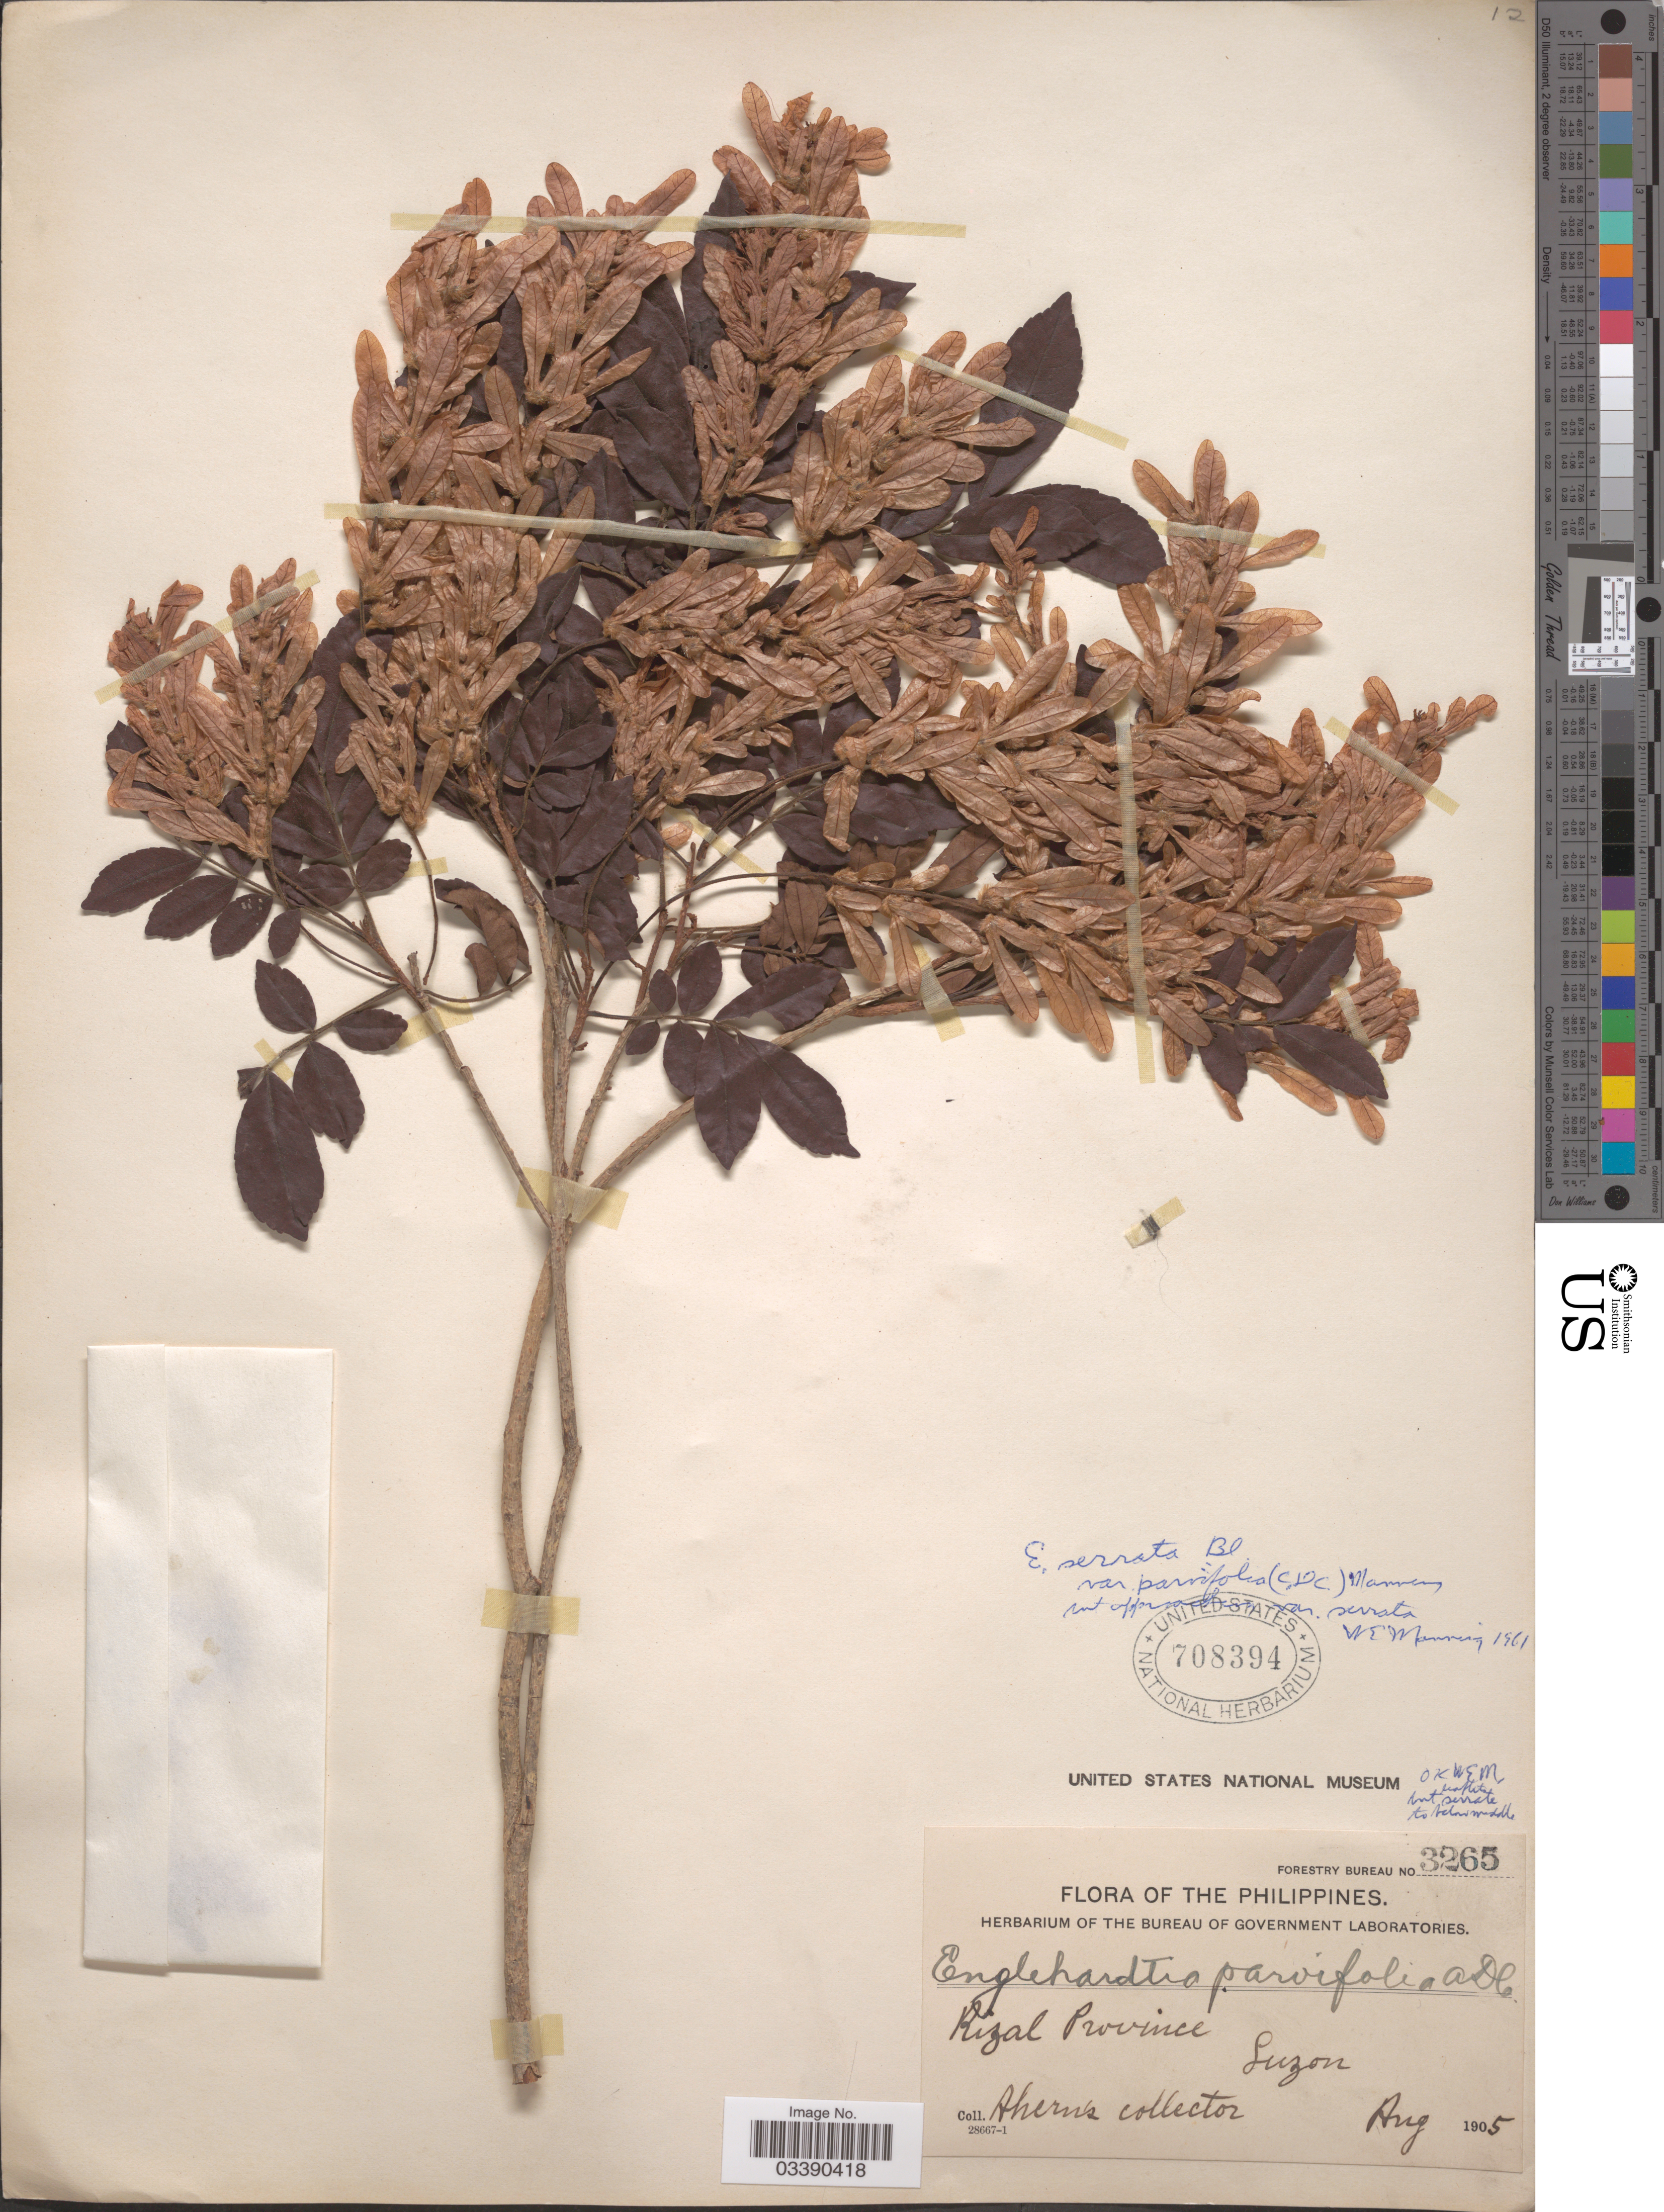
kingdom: Plantae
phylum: Tracheophyta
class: Magnoliopsida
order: Fagales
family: Juglandaceae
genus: Engelhardia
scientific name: Engelhardia serrata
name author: Blume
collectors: Ahern's collector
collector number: Forestry Bureau 3265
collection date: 1905-08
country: Philippines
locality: Rizal Province. Luzon.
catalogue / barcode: US 708394